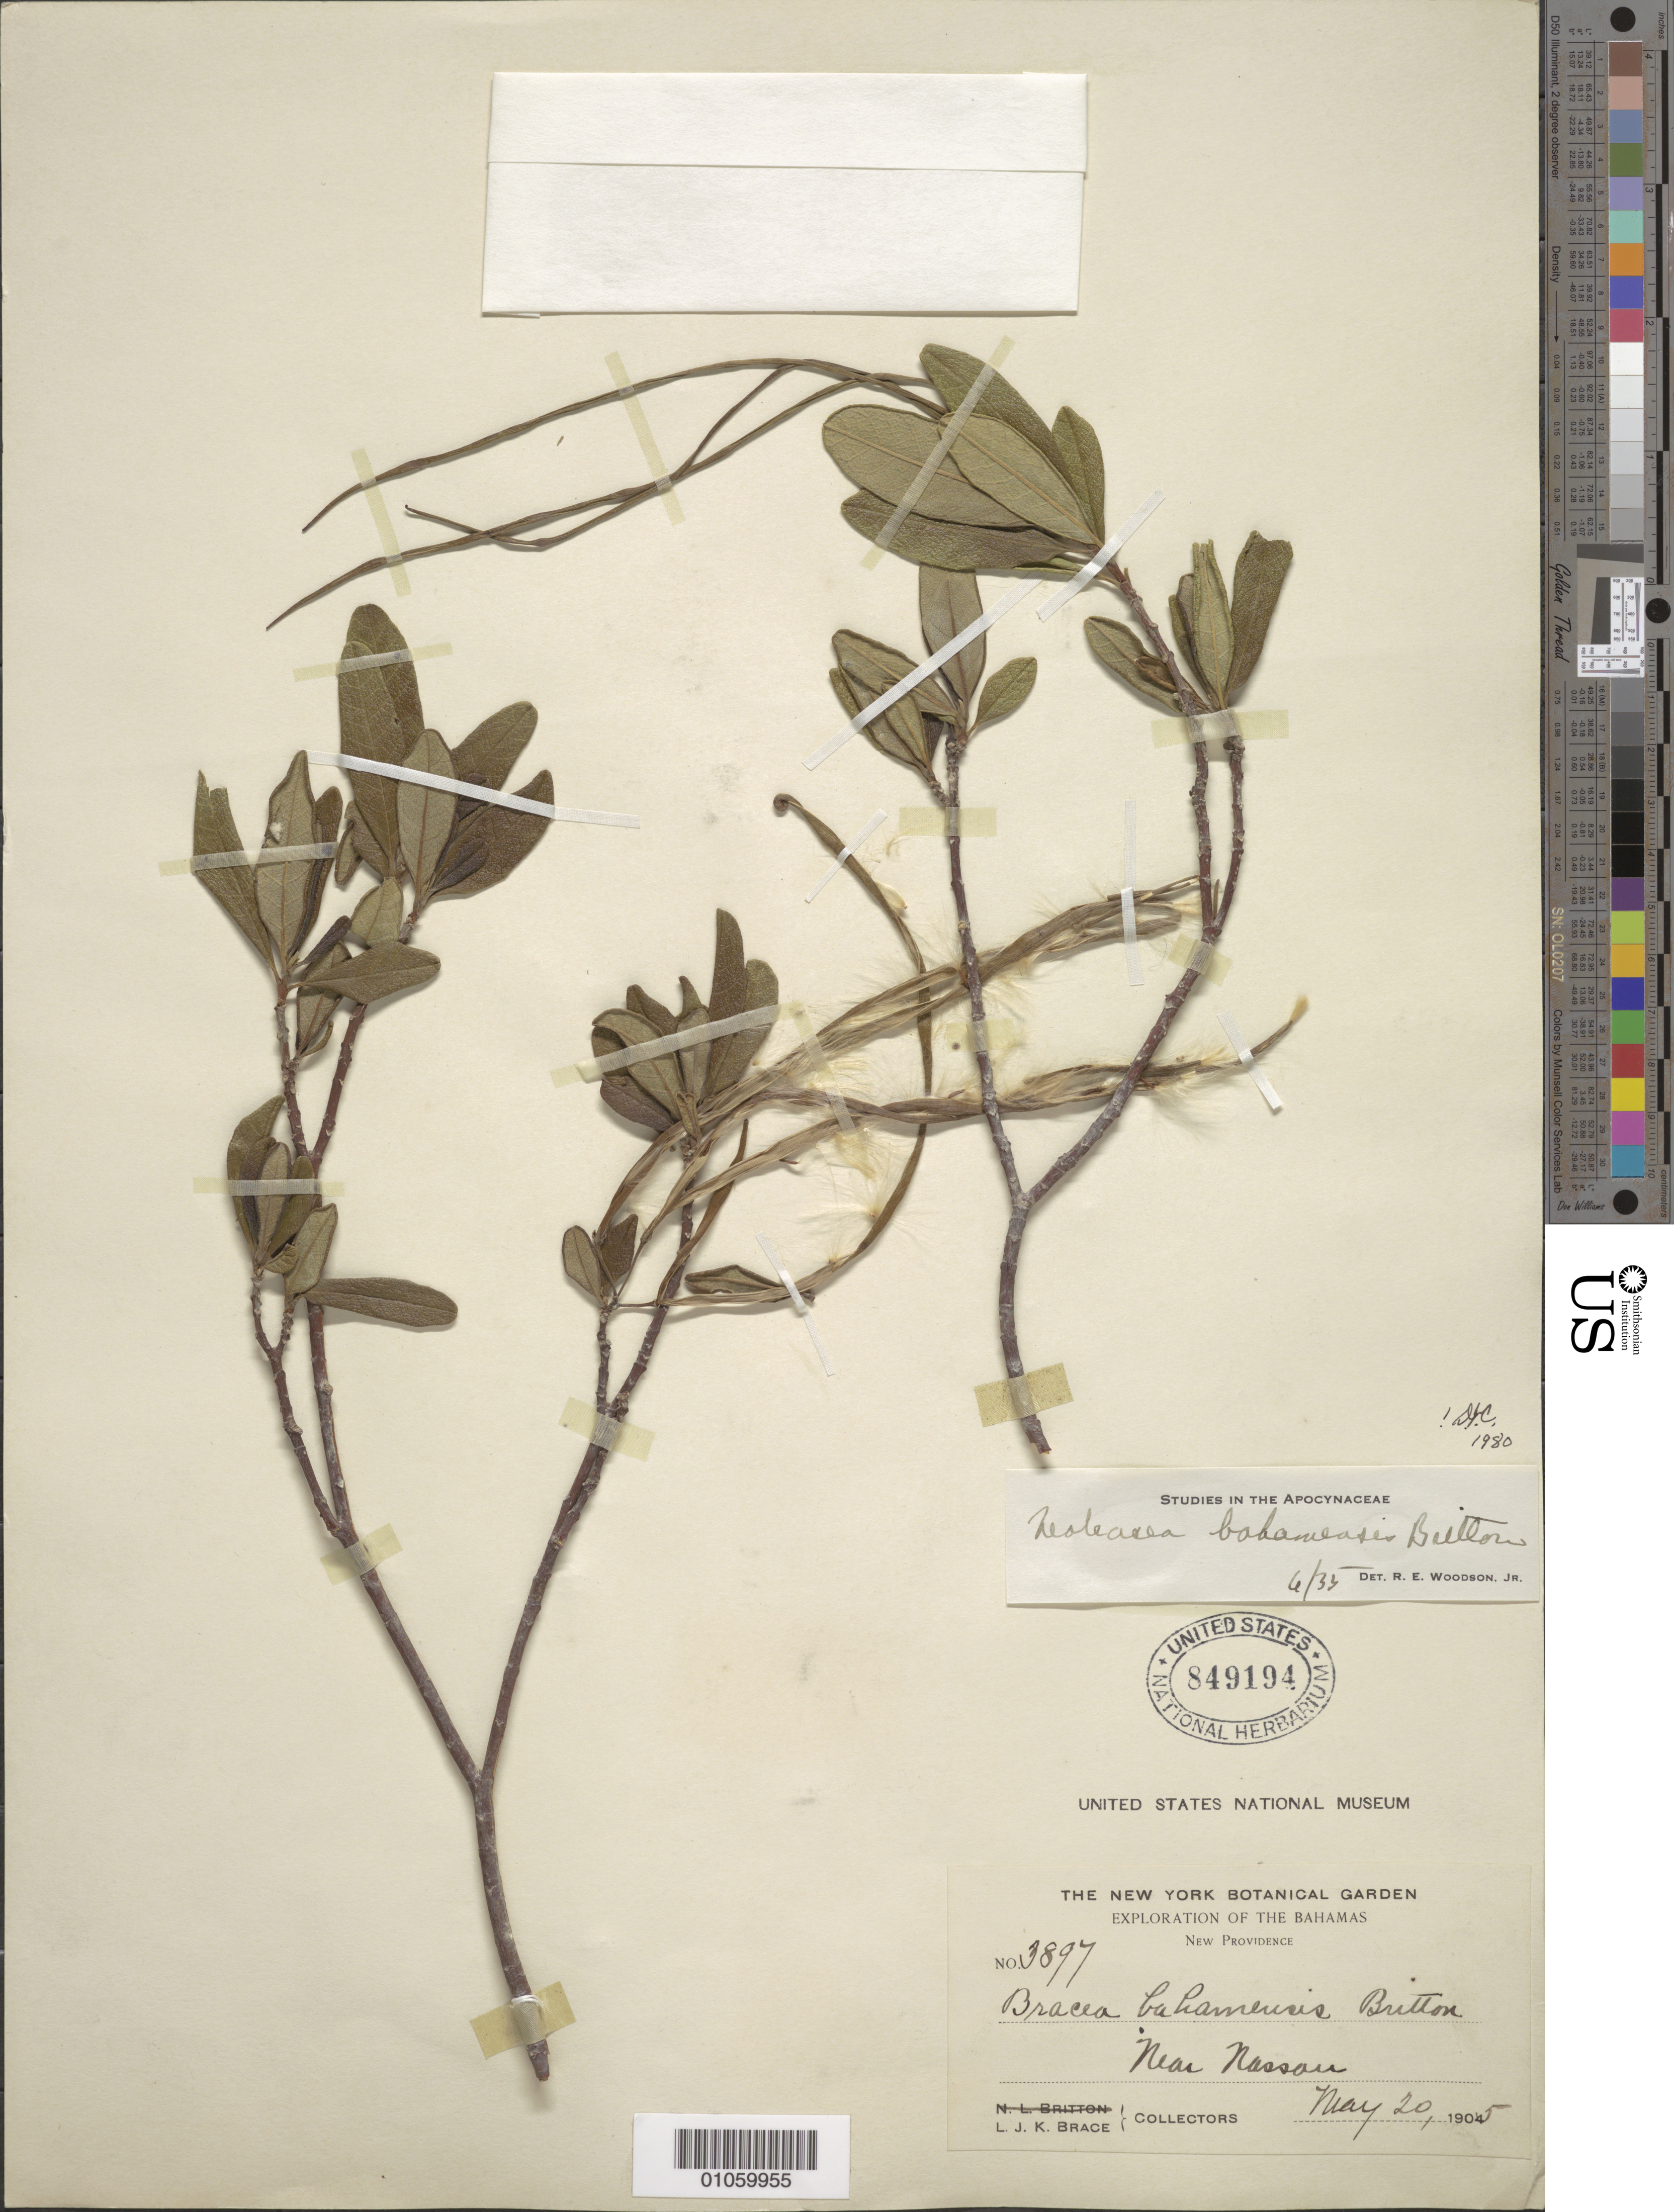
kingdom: Plantae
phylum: Tracheophyta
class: Magnoliopsida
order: Gentianales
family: Apocynaceae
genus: Neobracea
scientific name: Neobracea bahamensis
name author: (Britton) Britton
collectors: L. J. K. Brace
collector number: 3897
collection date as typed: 20 May 1905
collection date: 1905-05-20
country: Bahamas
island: New Providence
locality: Near Nassau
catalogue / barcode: US 849194